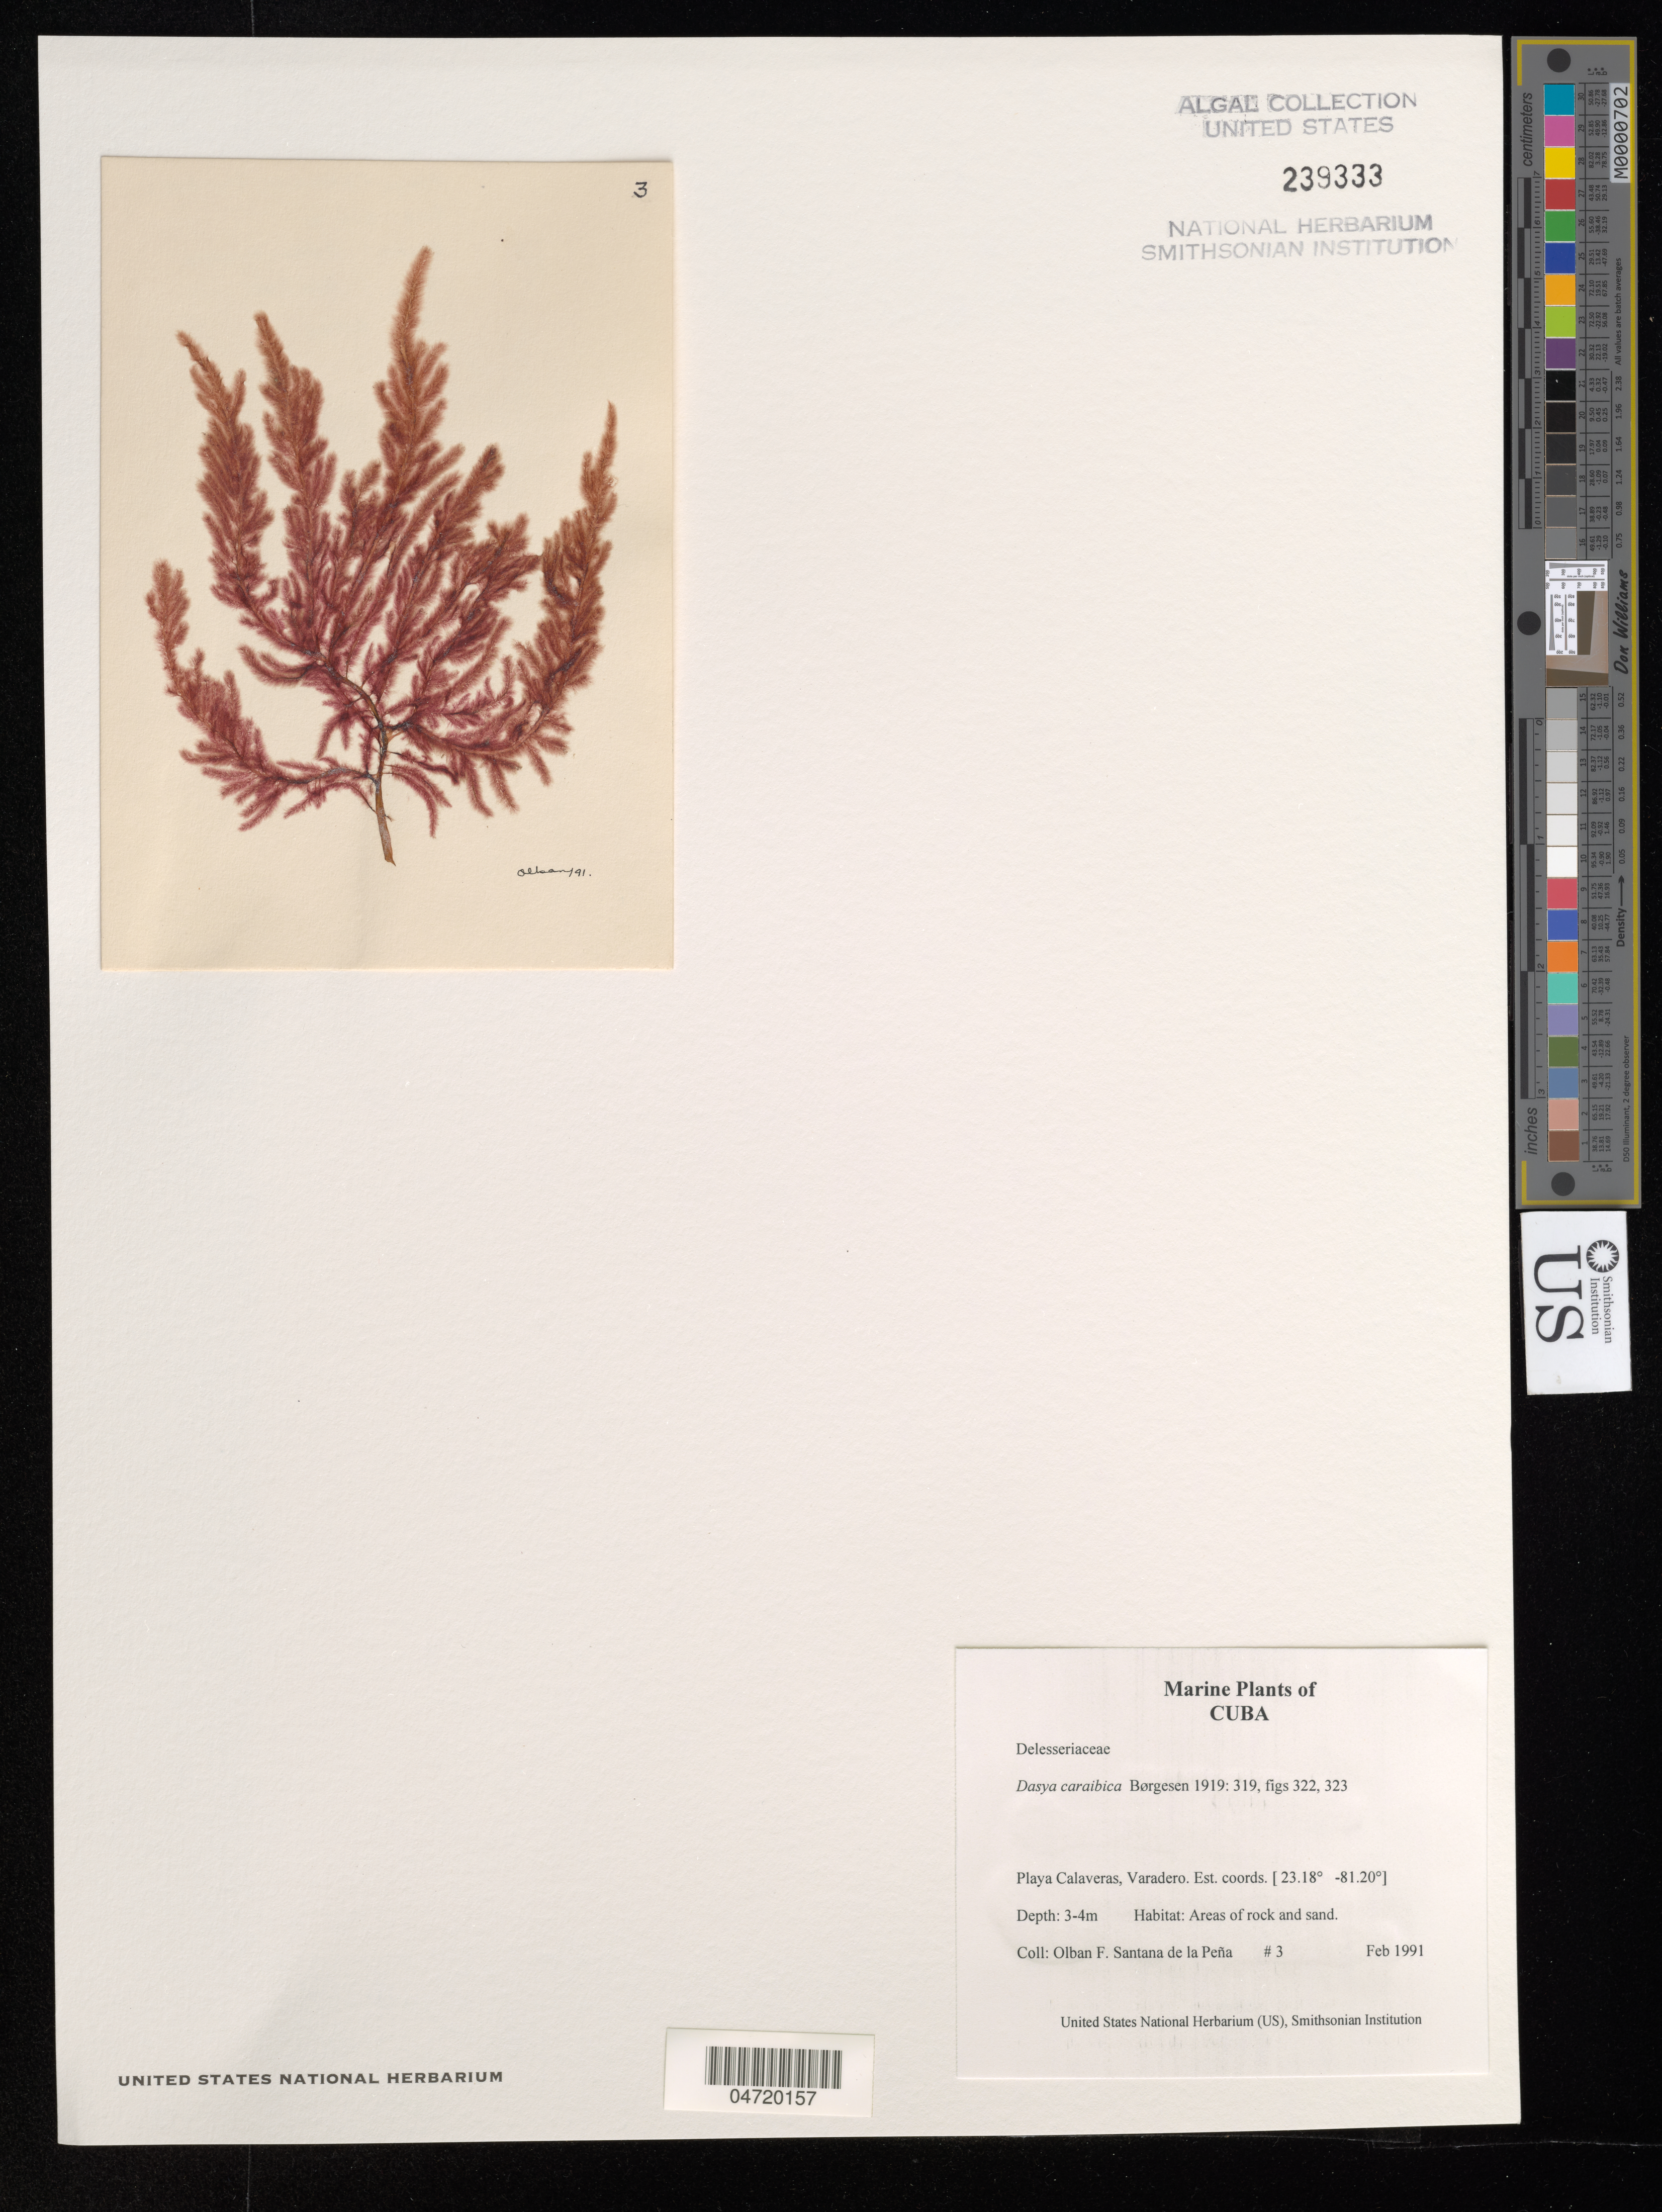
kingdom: Plantae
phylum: Rhodophyta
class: Florideophyceae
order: Ceramiales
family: Dasyaceae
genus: Dasya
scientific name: Dasya caraibica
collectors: O. Santana de la Peña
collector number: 3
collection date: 1991-02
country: Cuba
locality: Playa Calaveras, Varadero.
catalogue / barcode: US 239333